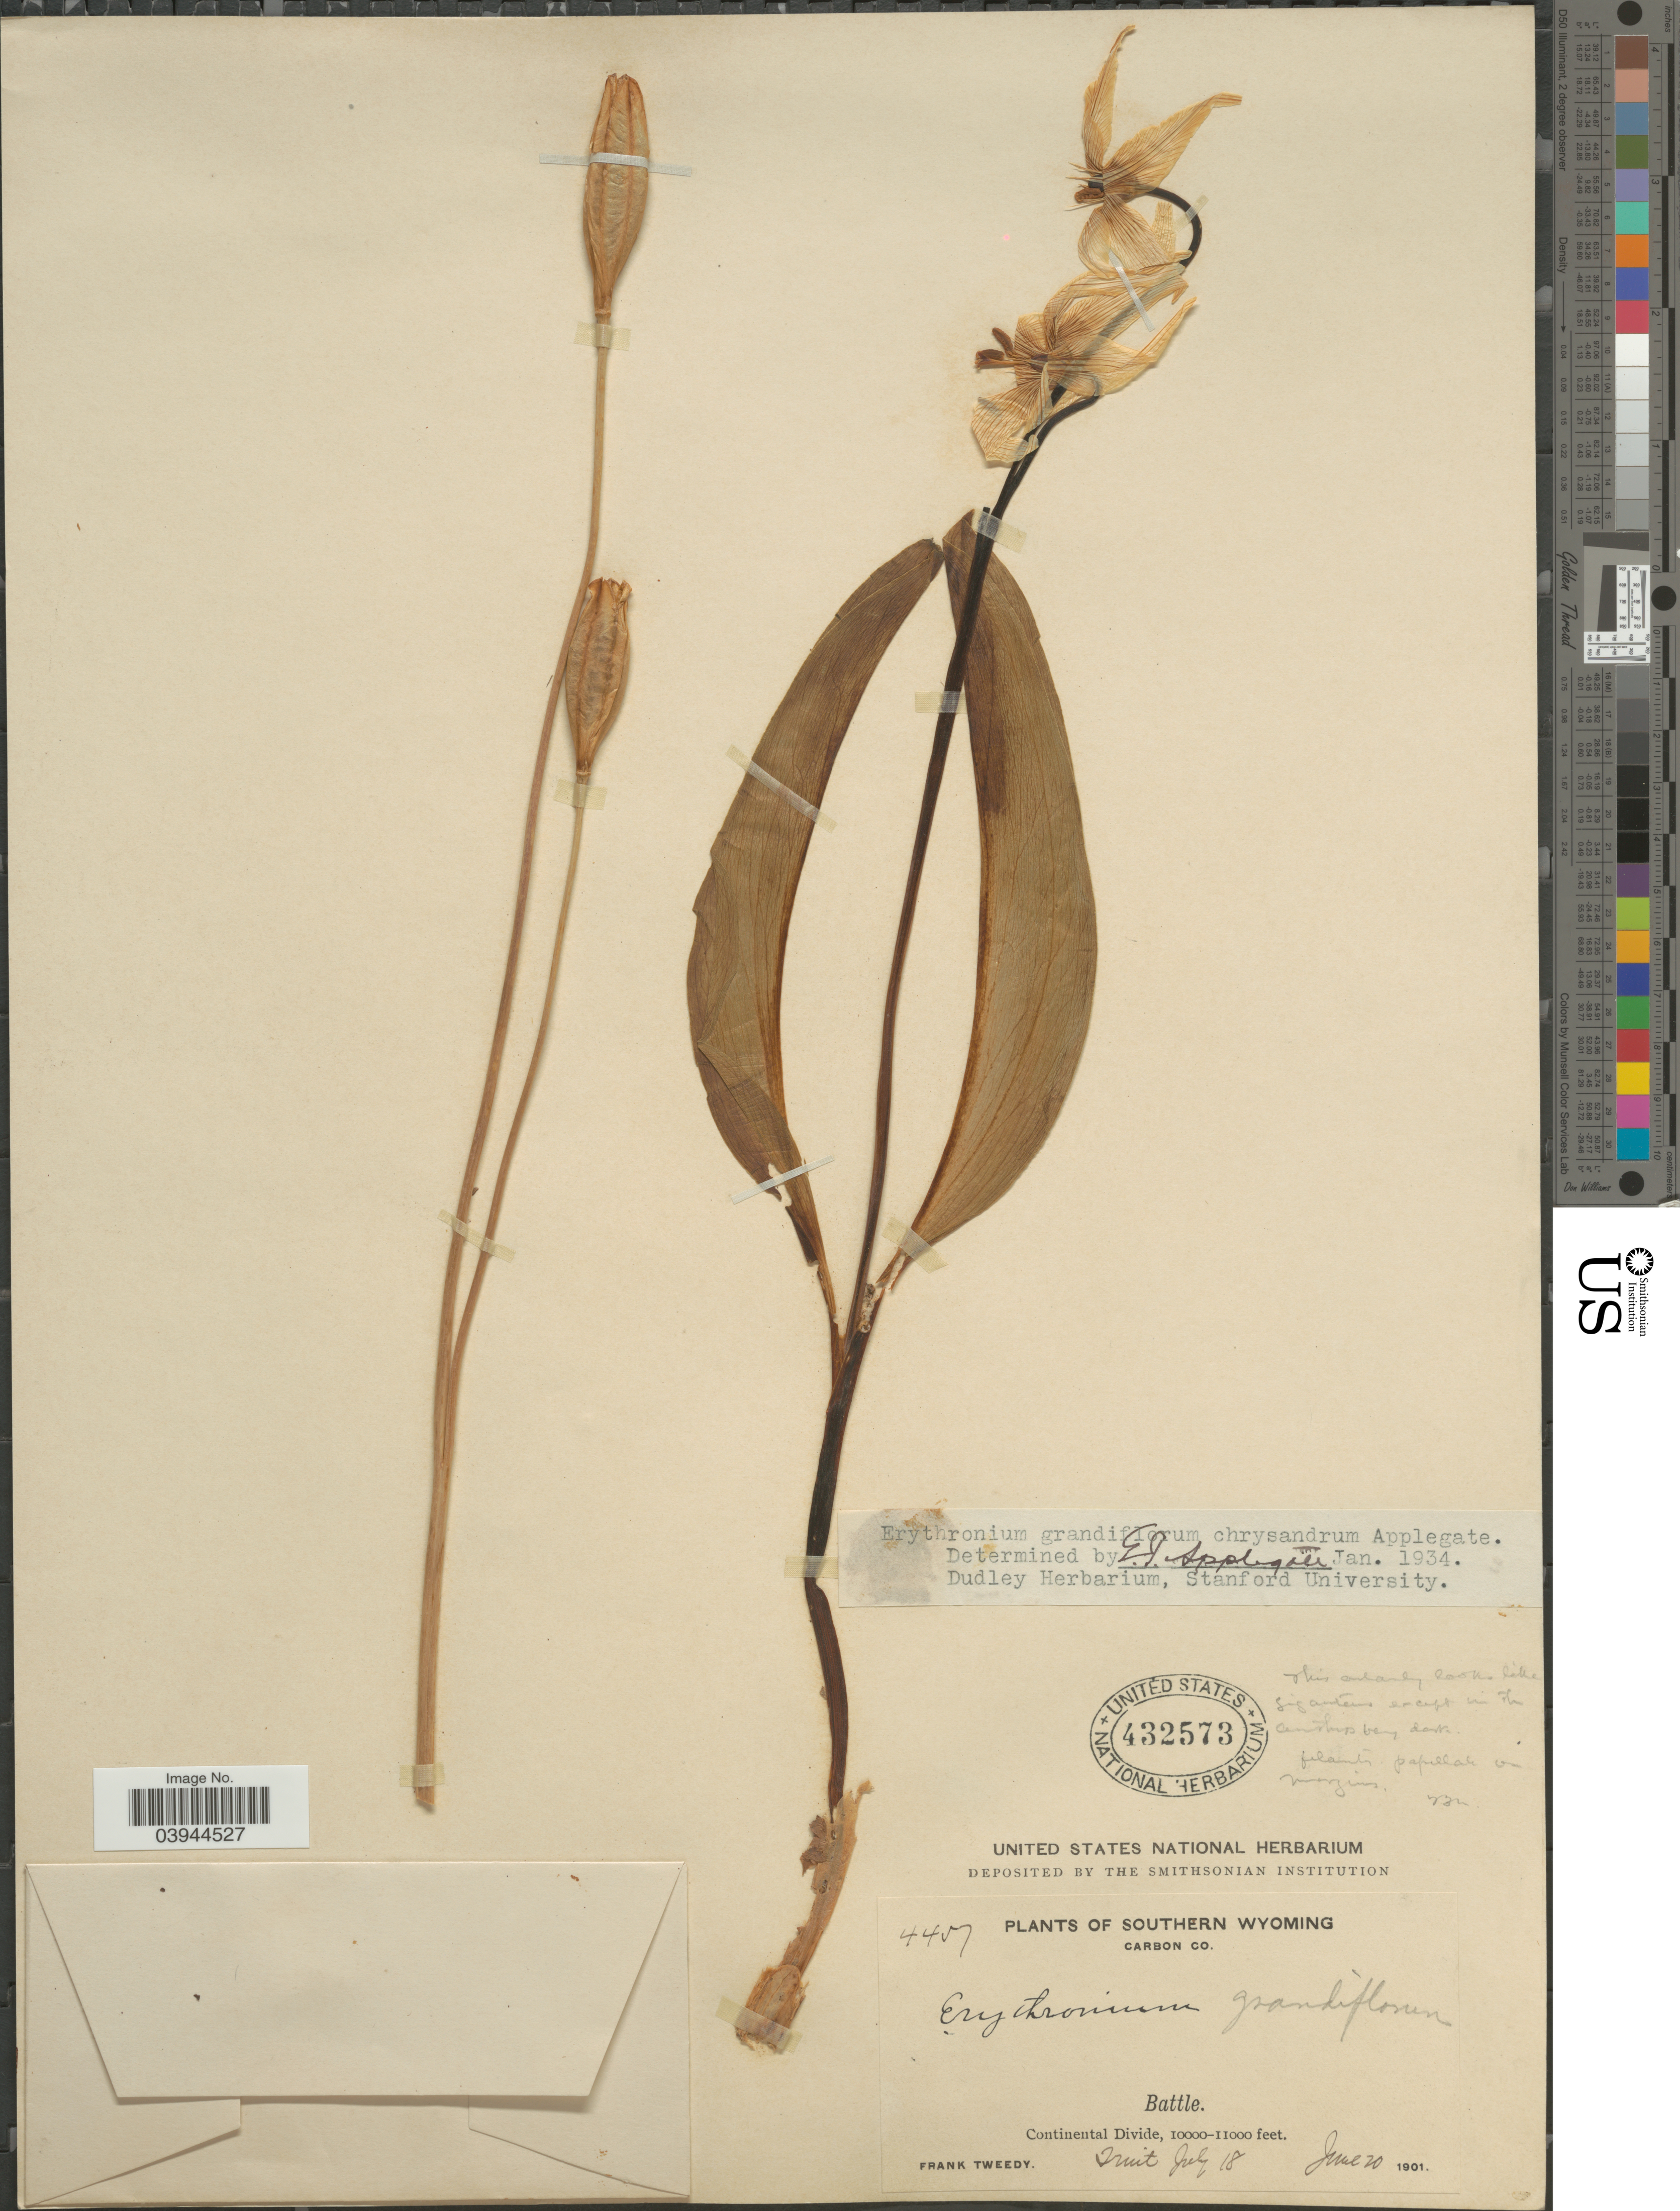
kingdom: Plantae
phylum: Tracheophyta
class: Liliopsida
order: Liliales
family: Liliaceae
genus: Erythronium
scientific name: Erythronium grandiflorum subsp. chrysandrum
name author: (Applegate) Abrams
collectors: F. Tweedy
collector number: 4457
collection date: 1901-06-20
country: United States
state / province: Wyoming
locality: Southern Wyoming. Carbon Co. Battle. Continental Divide.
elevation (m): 3048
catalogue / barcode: US 432573